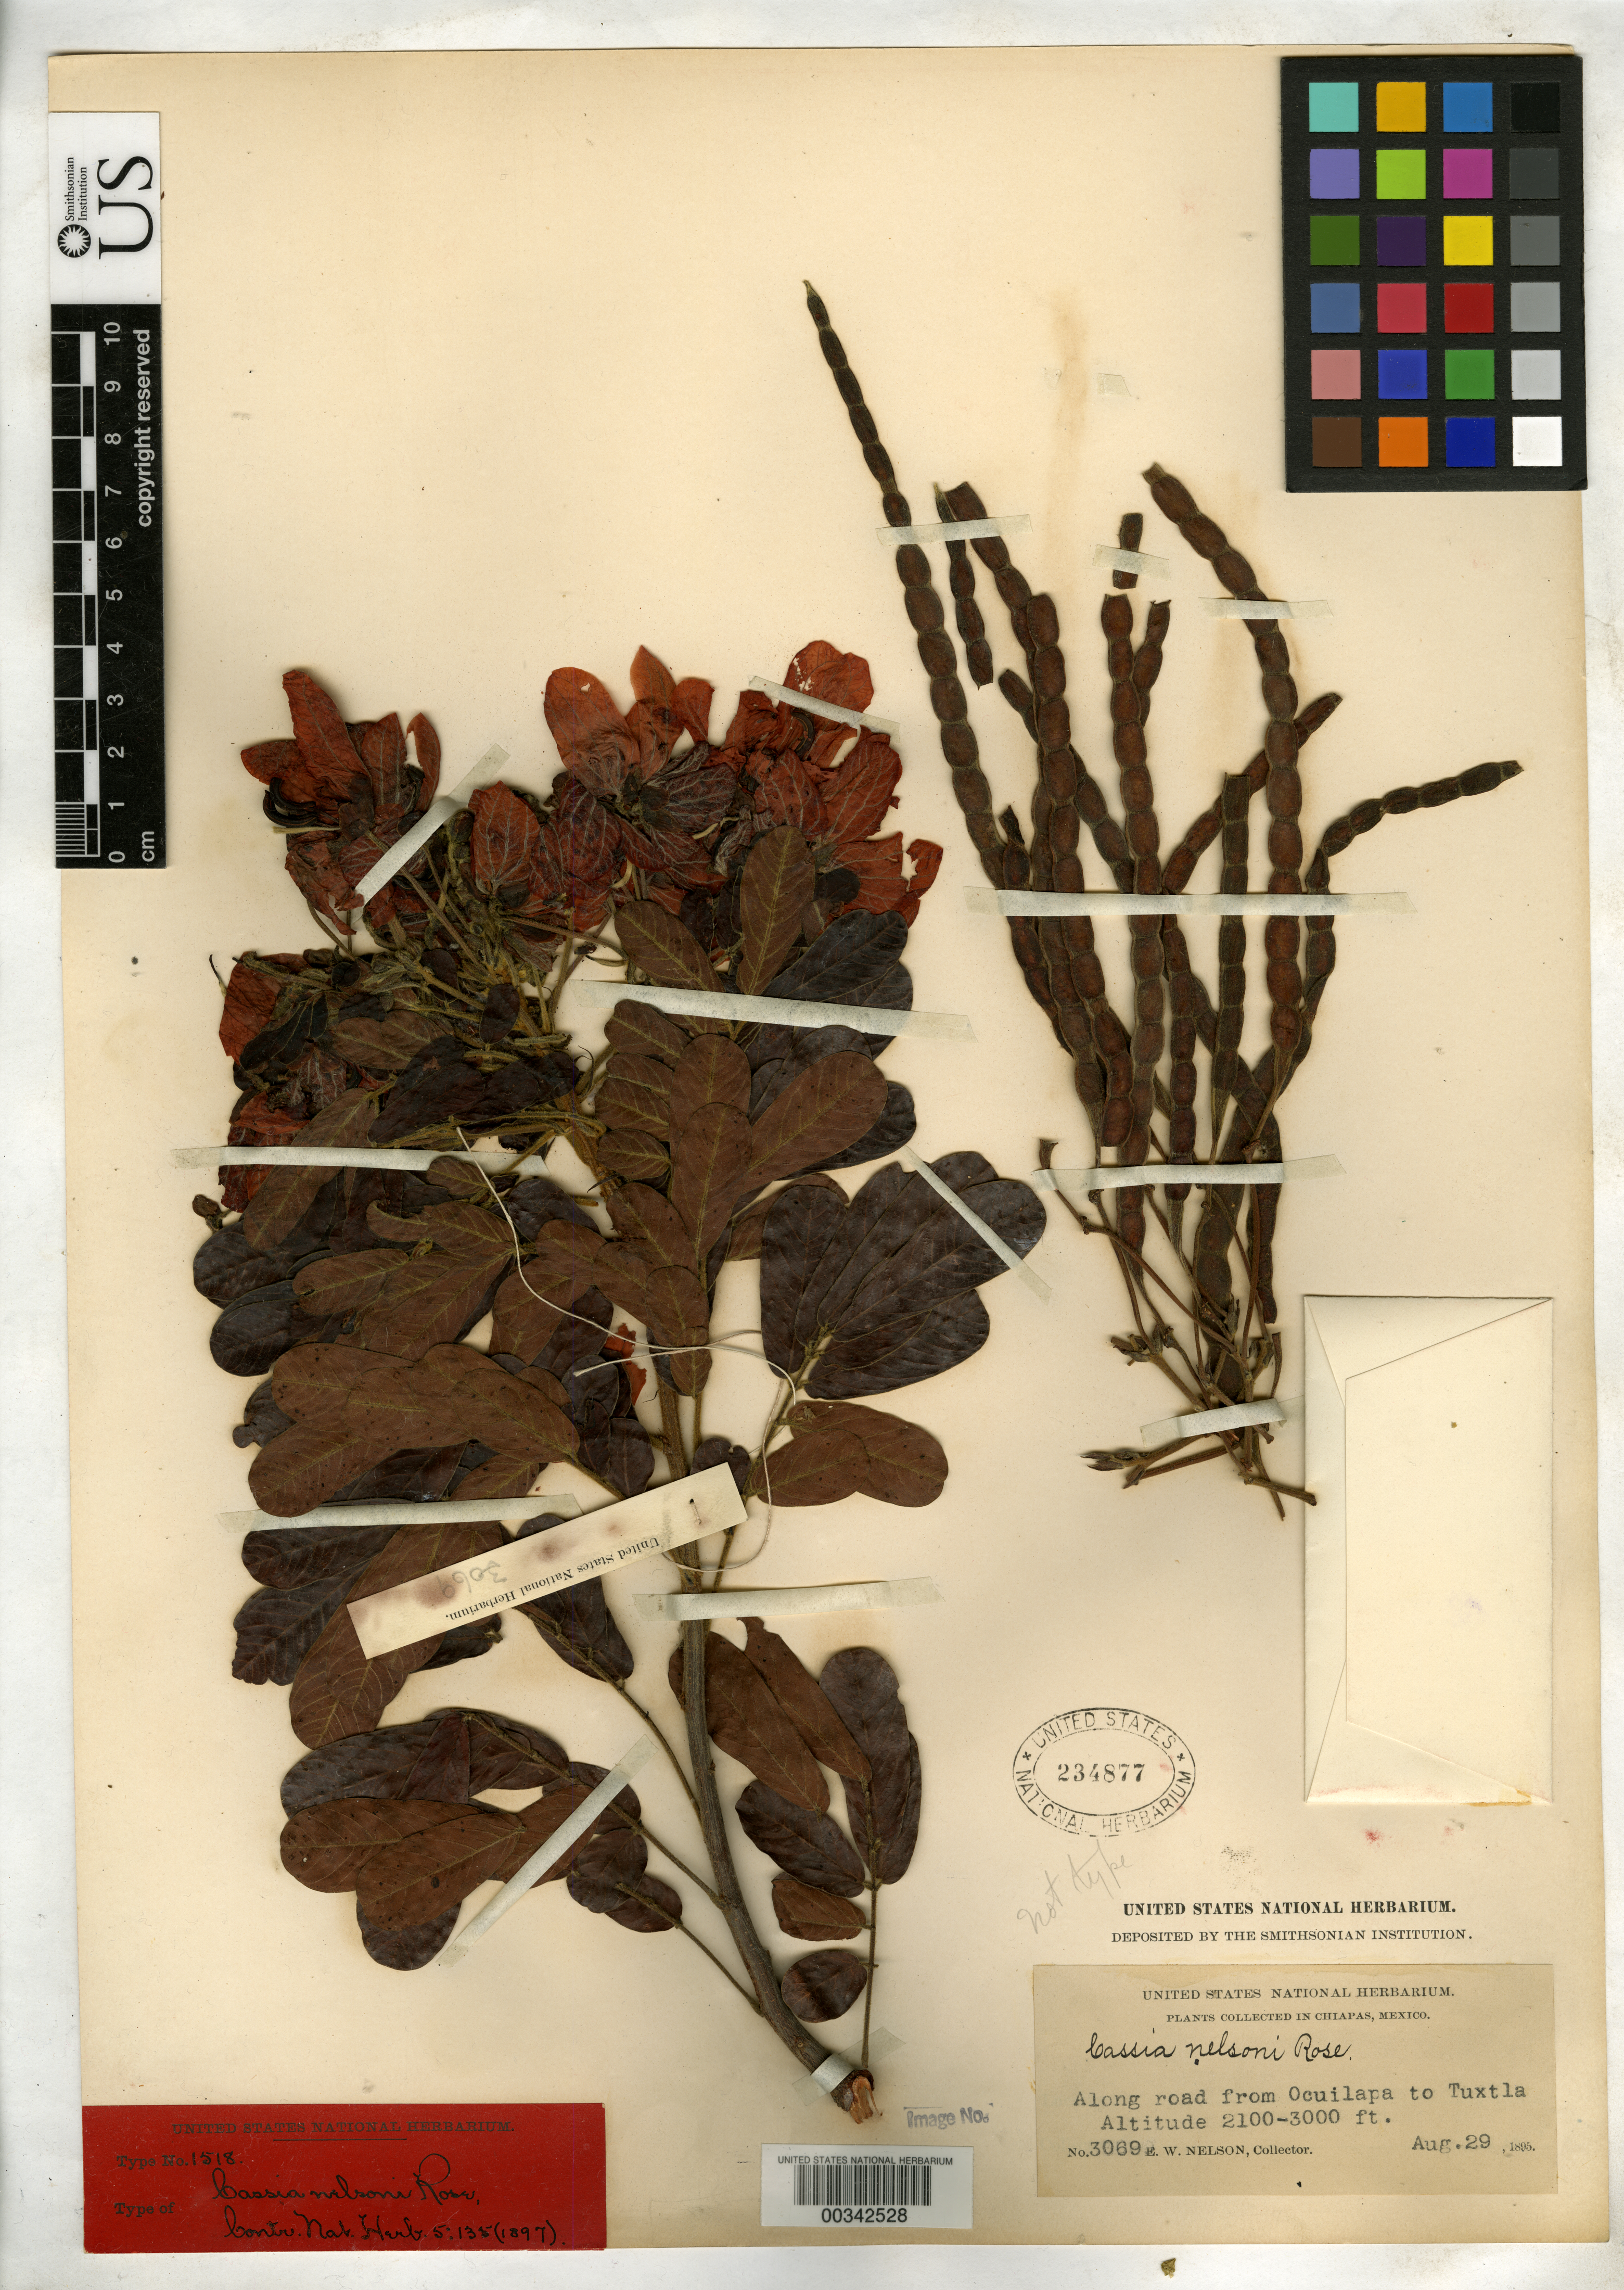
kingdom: Plantae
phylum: Tracheophyta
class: Magnoliopsida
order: Fabales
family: Fabaceae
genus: Cassia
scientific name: Cassia nelsonii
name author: Rose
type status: Syntype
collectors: E. W. Nelson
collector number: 3069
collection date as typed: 29 Aug 1895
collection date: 1895-08-29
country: Mexico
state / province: Chiapas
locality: Along road from Ocuilapa to Tuxtla.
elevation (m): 640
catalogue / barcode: US 234877